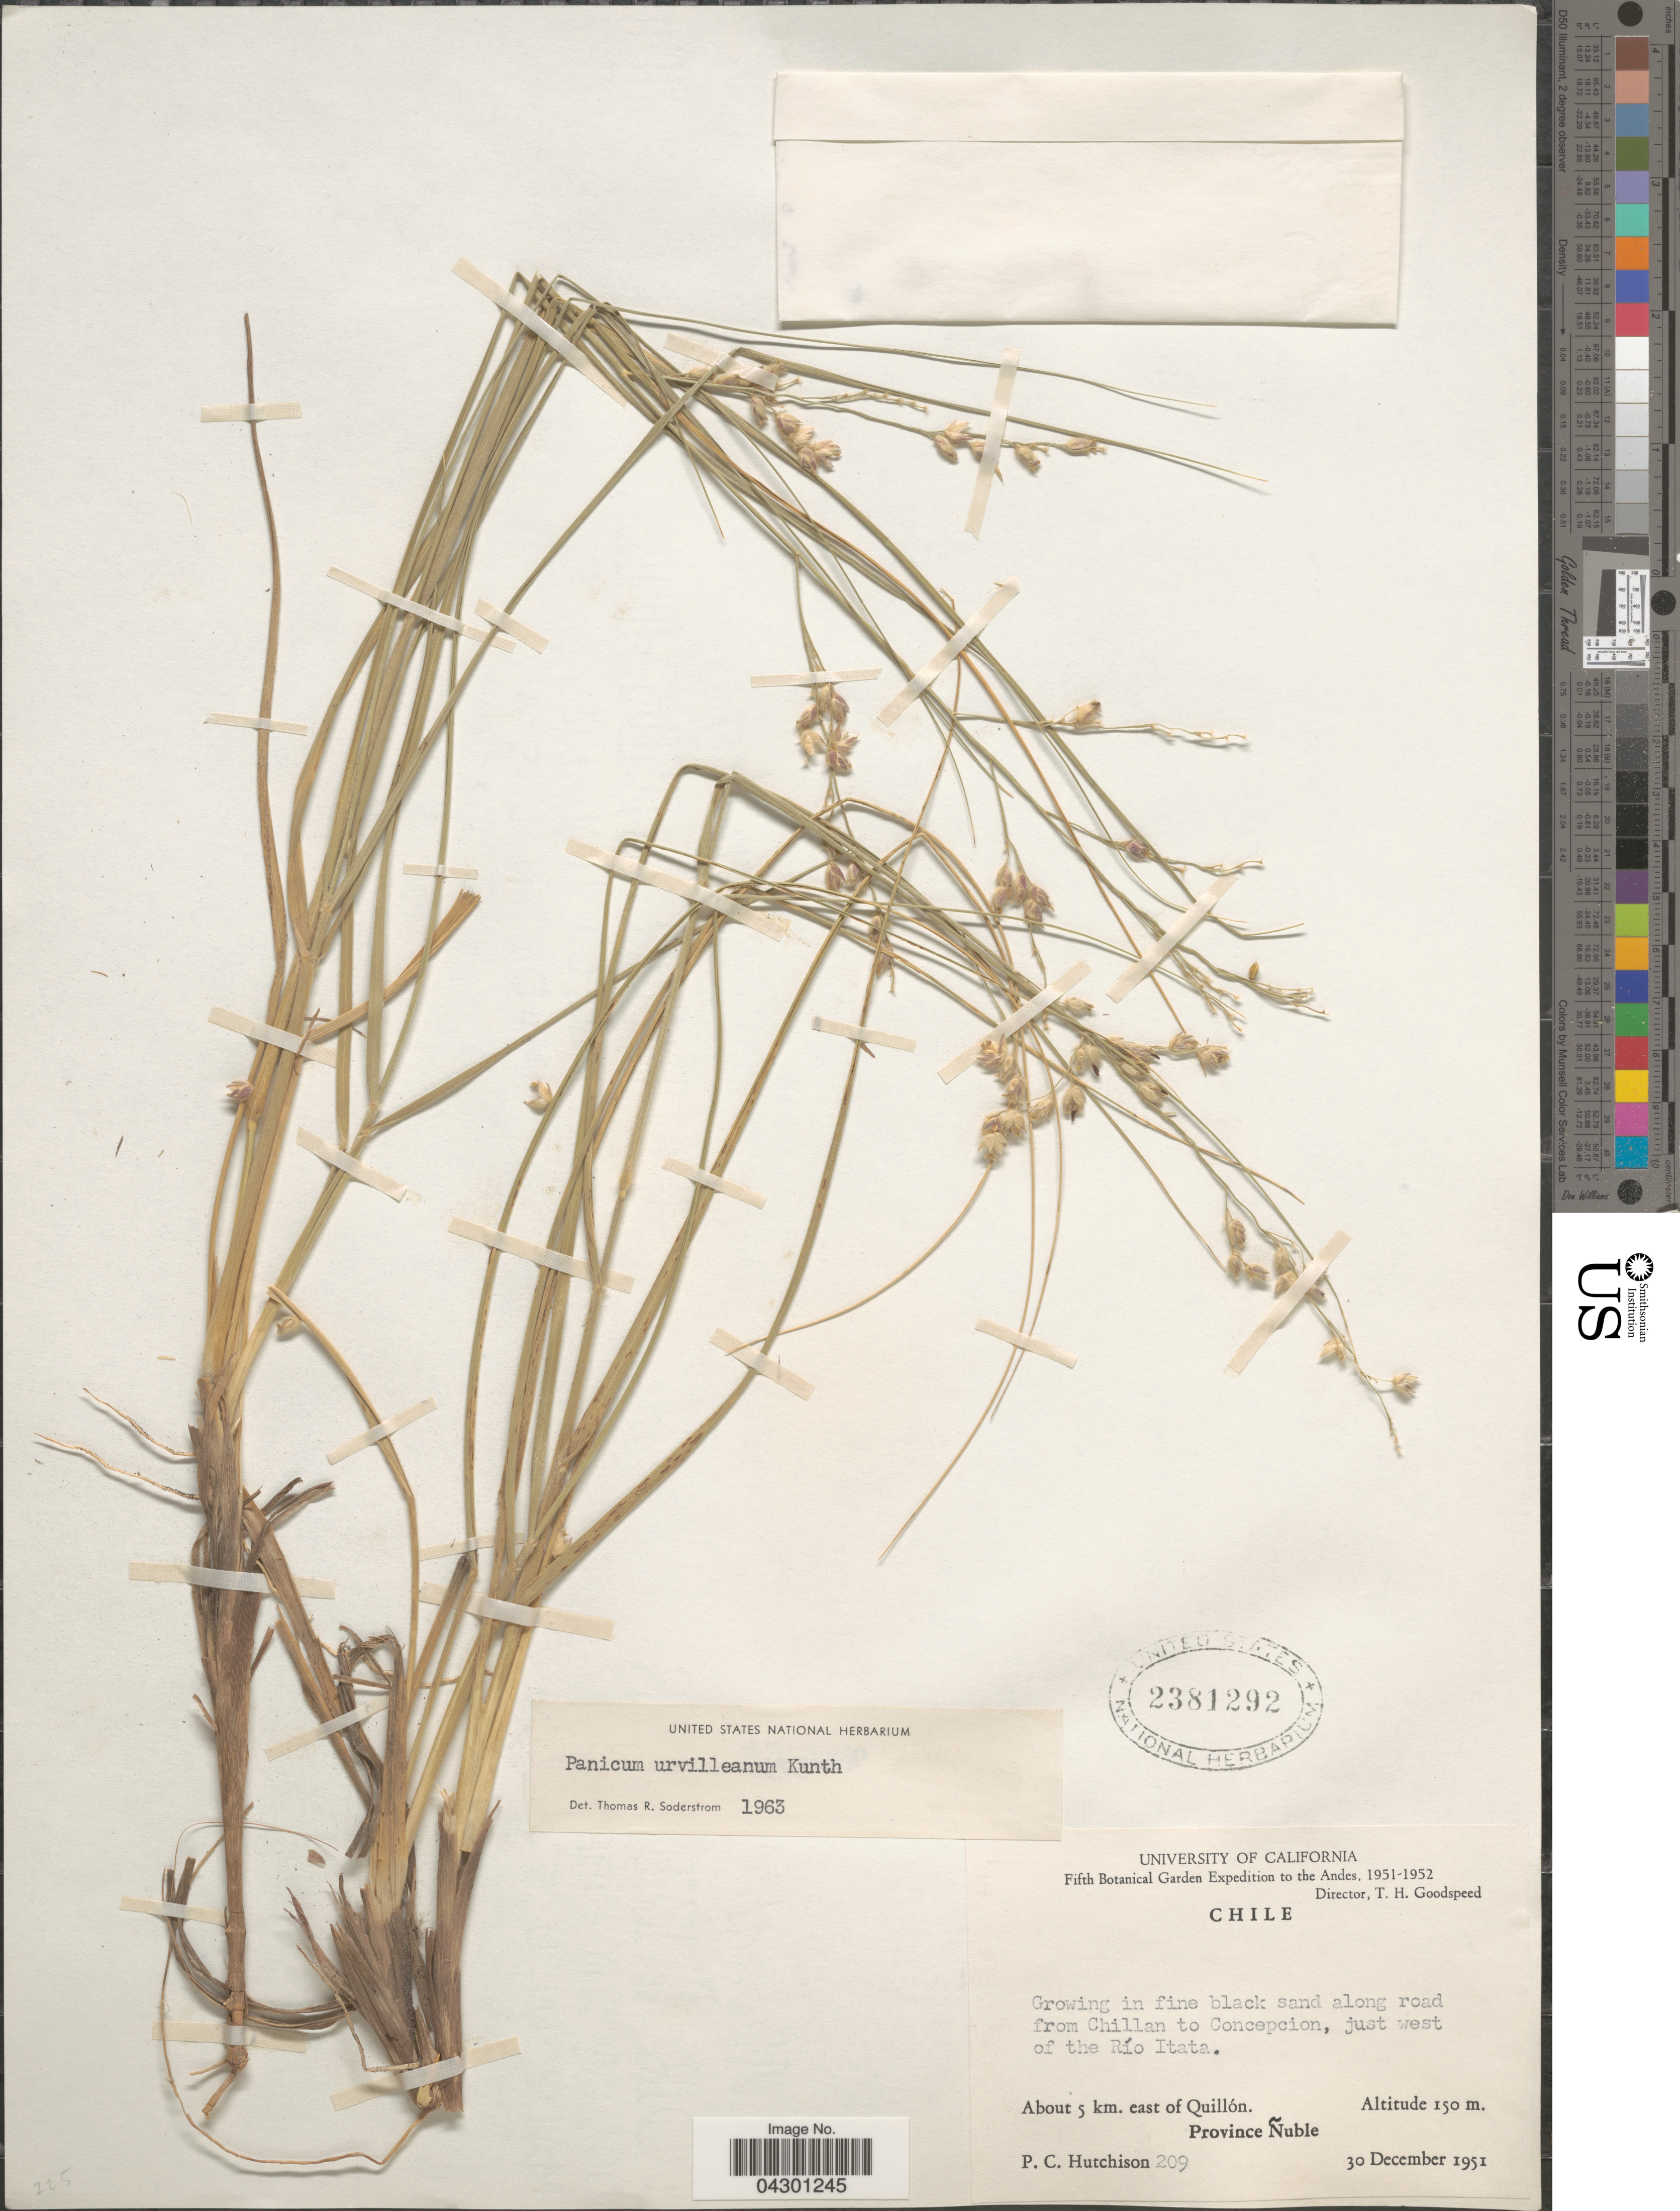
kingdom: Plantae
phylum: Tracheophyta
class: Liliopsida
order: Poales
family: Poaceae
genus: Panicum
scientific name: Panicum urvilleanum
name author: Kunth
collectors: P. C. Hutchison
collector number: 209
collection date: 1951-12-30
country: Chile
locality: Fifth Botanical Garden Expedition to the Andes, 1951-1952. Growing in fine black sand along road from Chillan to Concepcion, just west of the Río Itata. About 5 km. east of Quillón.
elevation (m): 150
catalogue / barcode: US 2381292